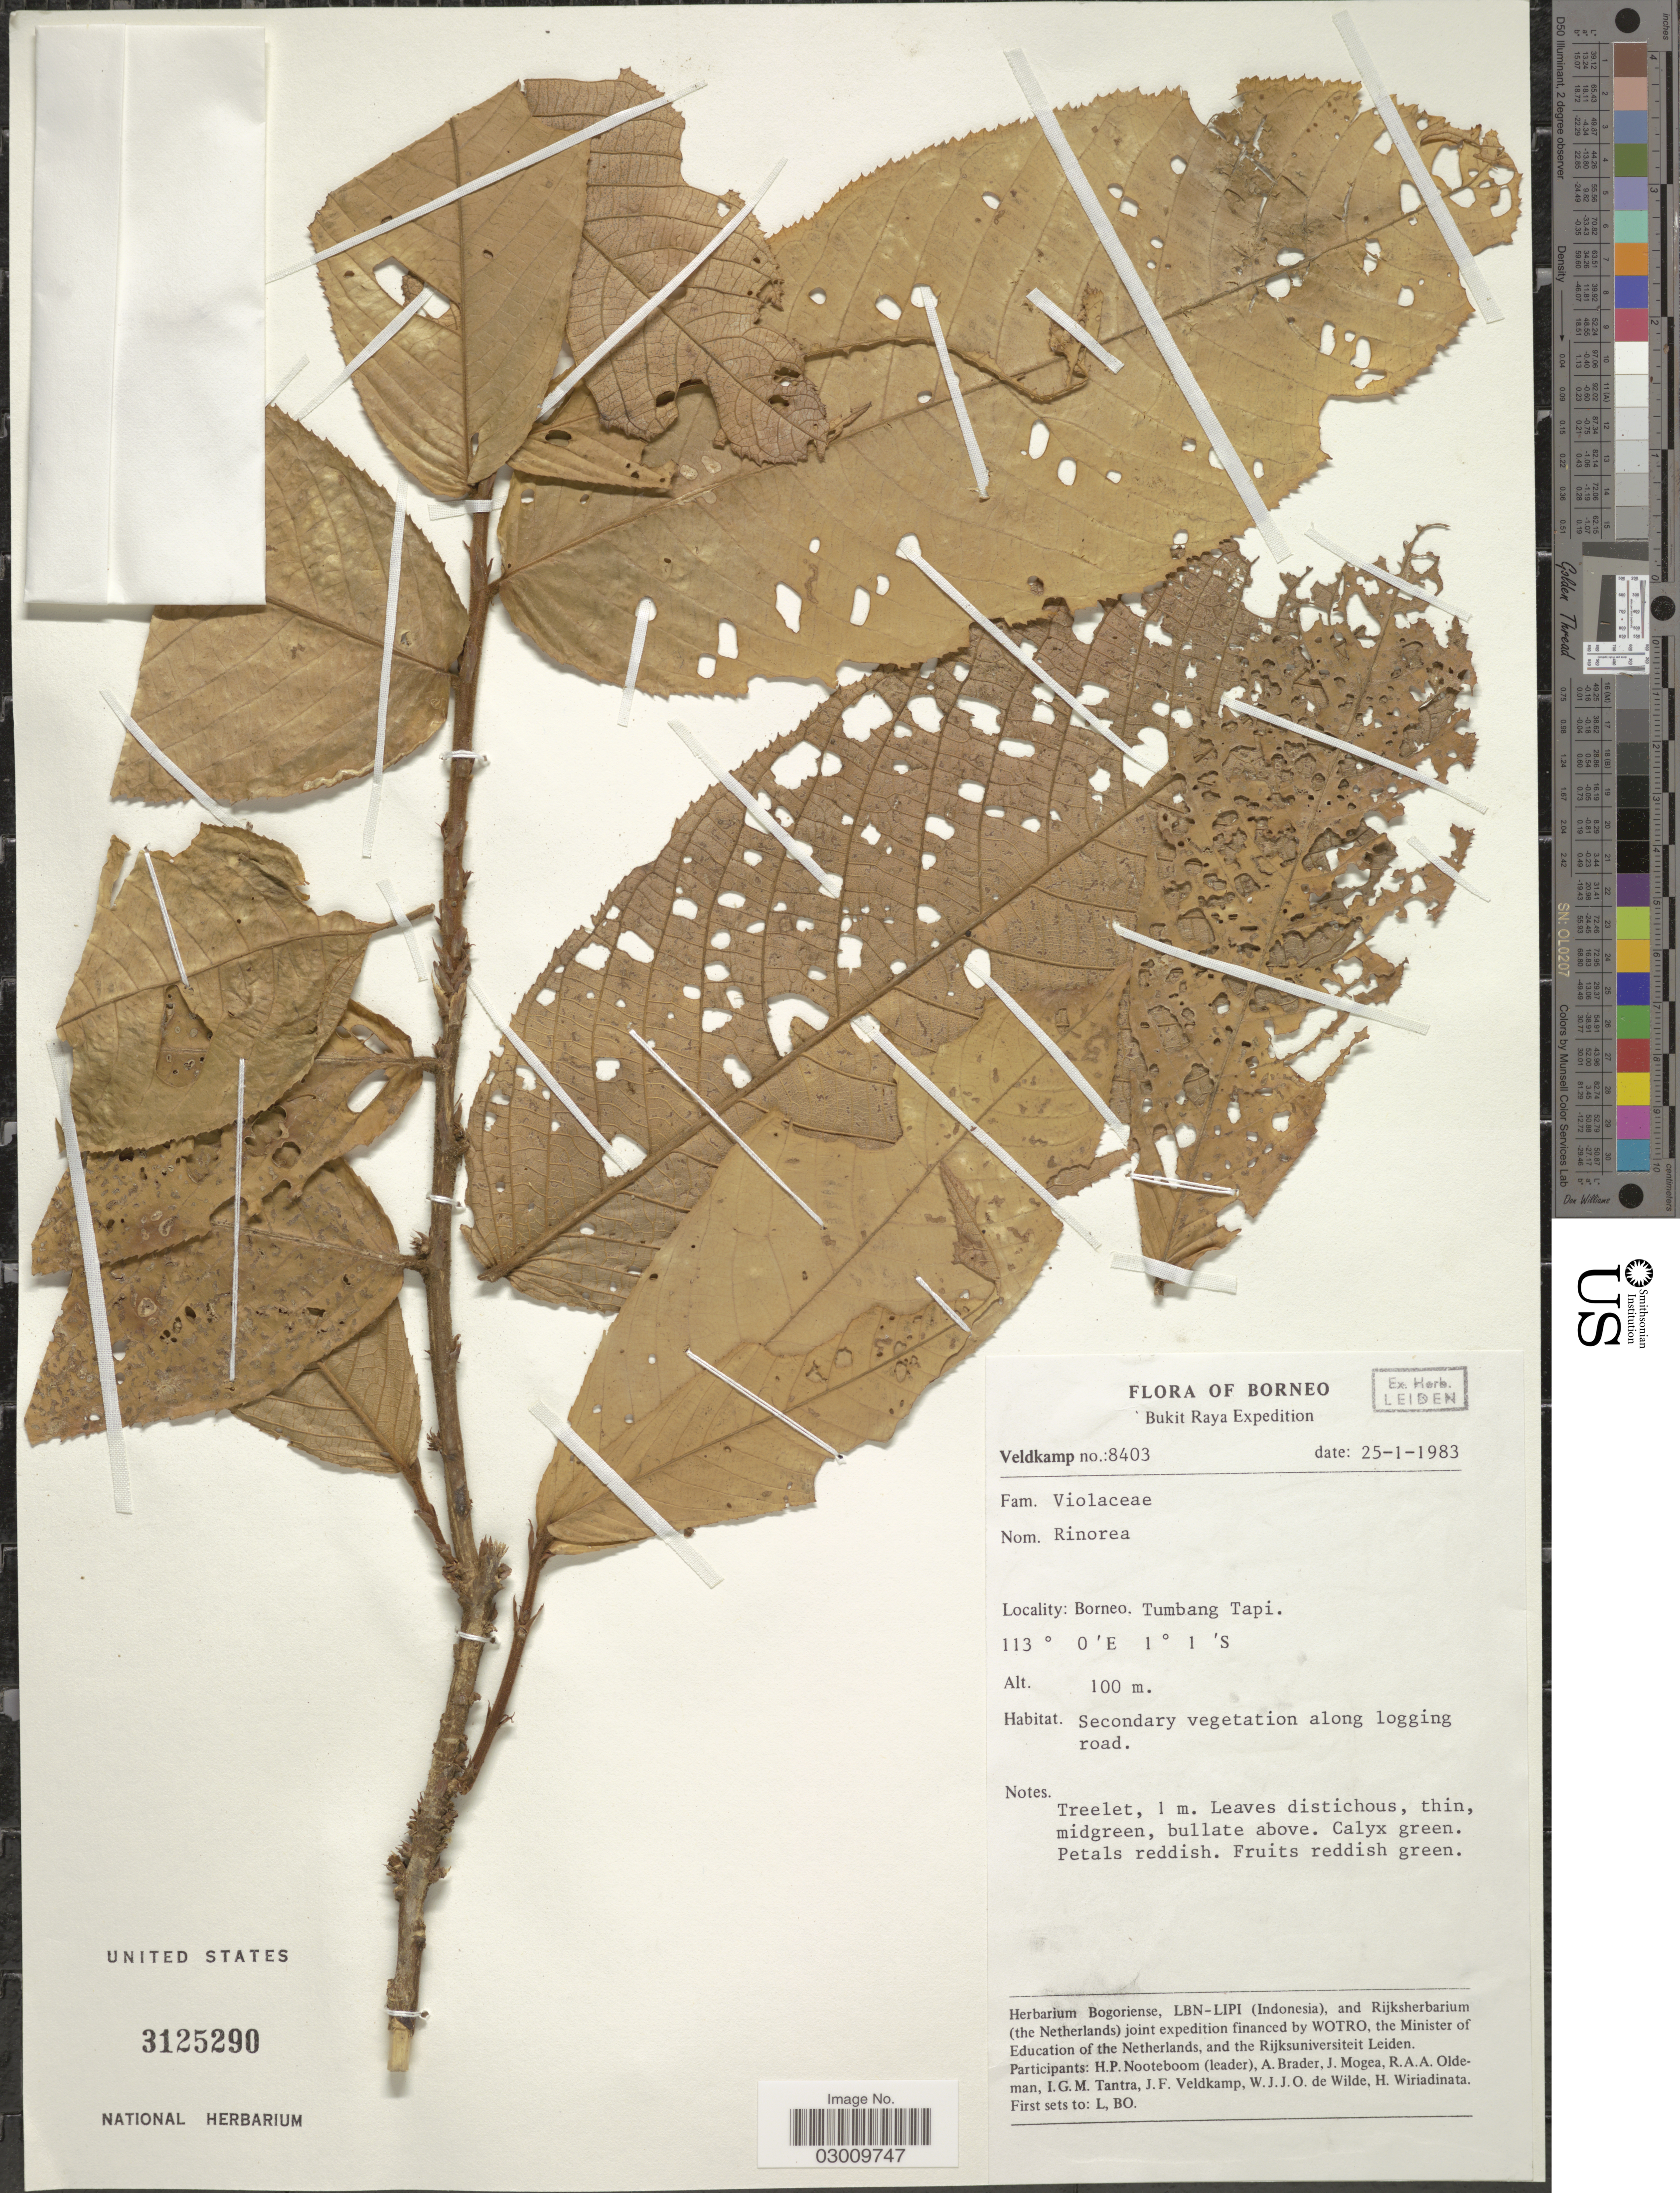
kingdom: Plantae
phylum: Tracheophyta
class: Magnoliopsida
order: Malpighiales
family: Violaceae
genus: Rinorea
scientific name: Rinorea sp.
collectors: J. F. Veldkamp, H. P. Nooteboom, A. Brader, J. Mogea & et al.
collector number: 8403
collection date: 1983-01-25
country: Indonesia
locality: Borneo. Bukit Raya. Tumbang Tapi.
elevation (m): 100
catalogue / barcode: US 3125290